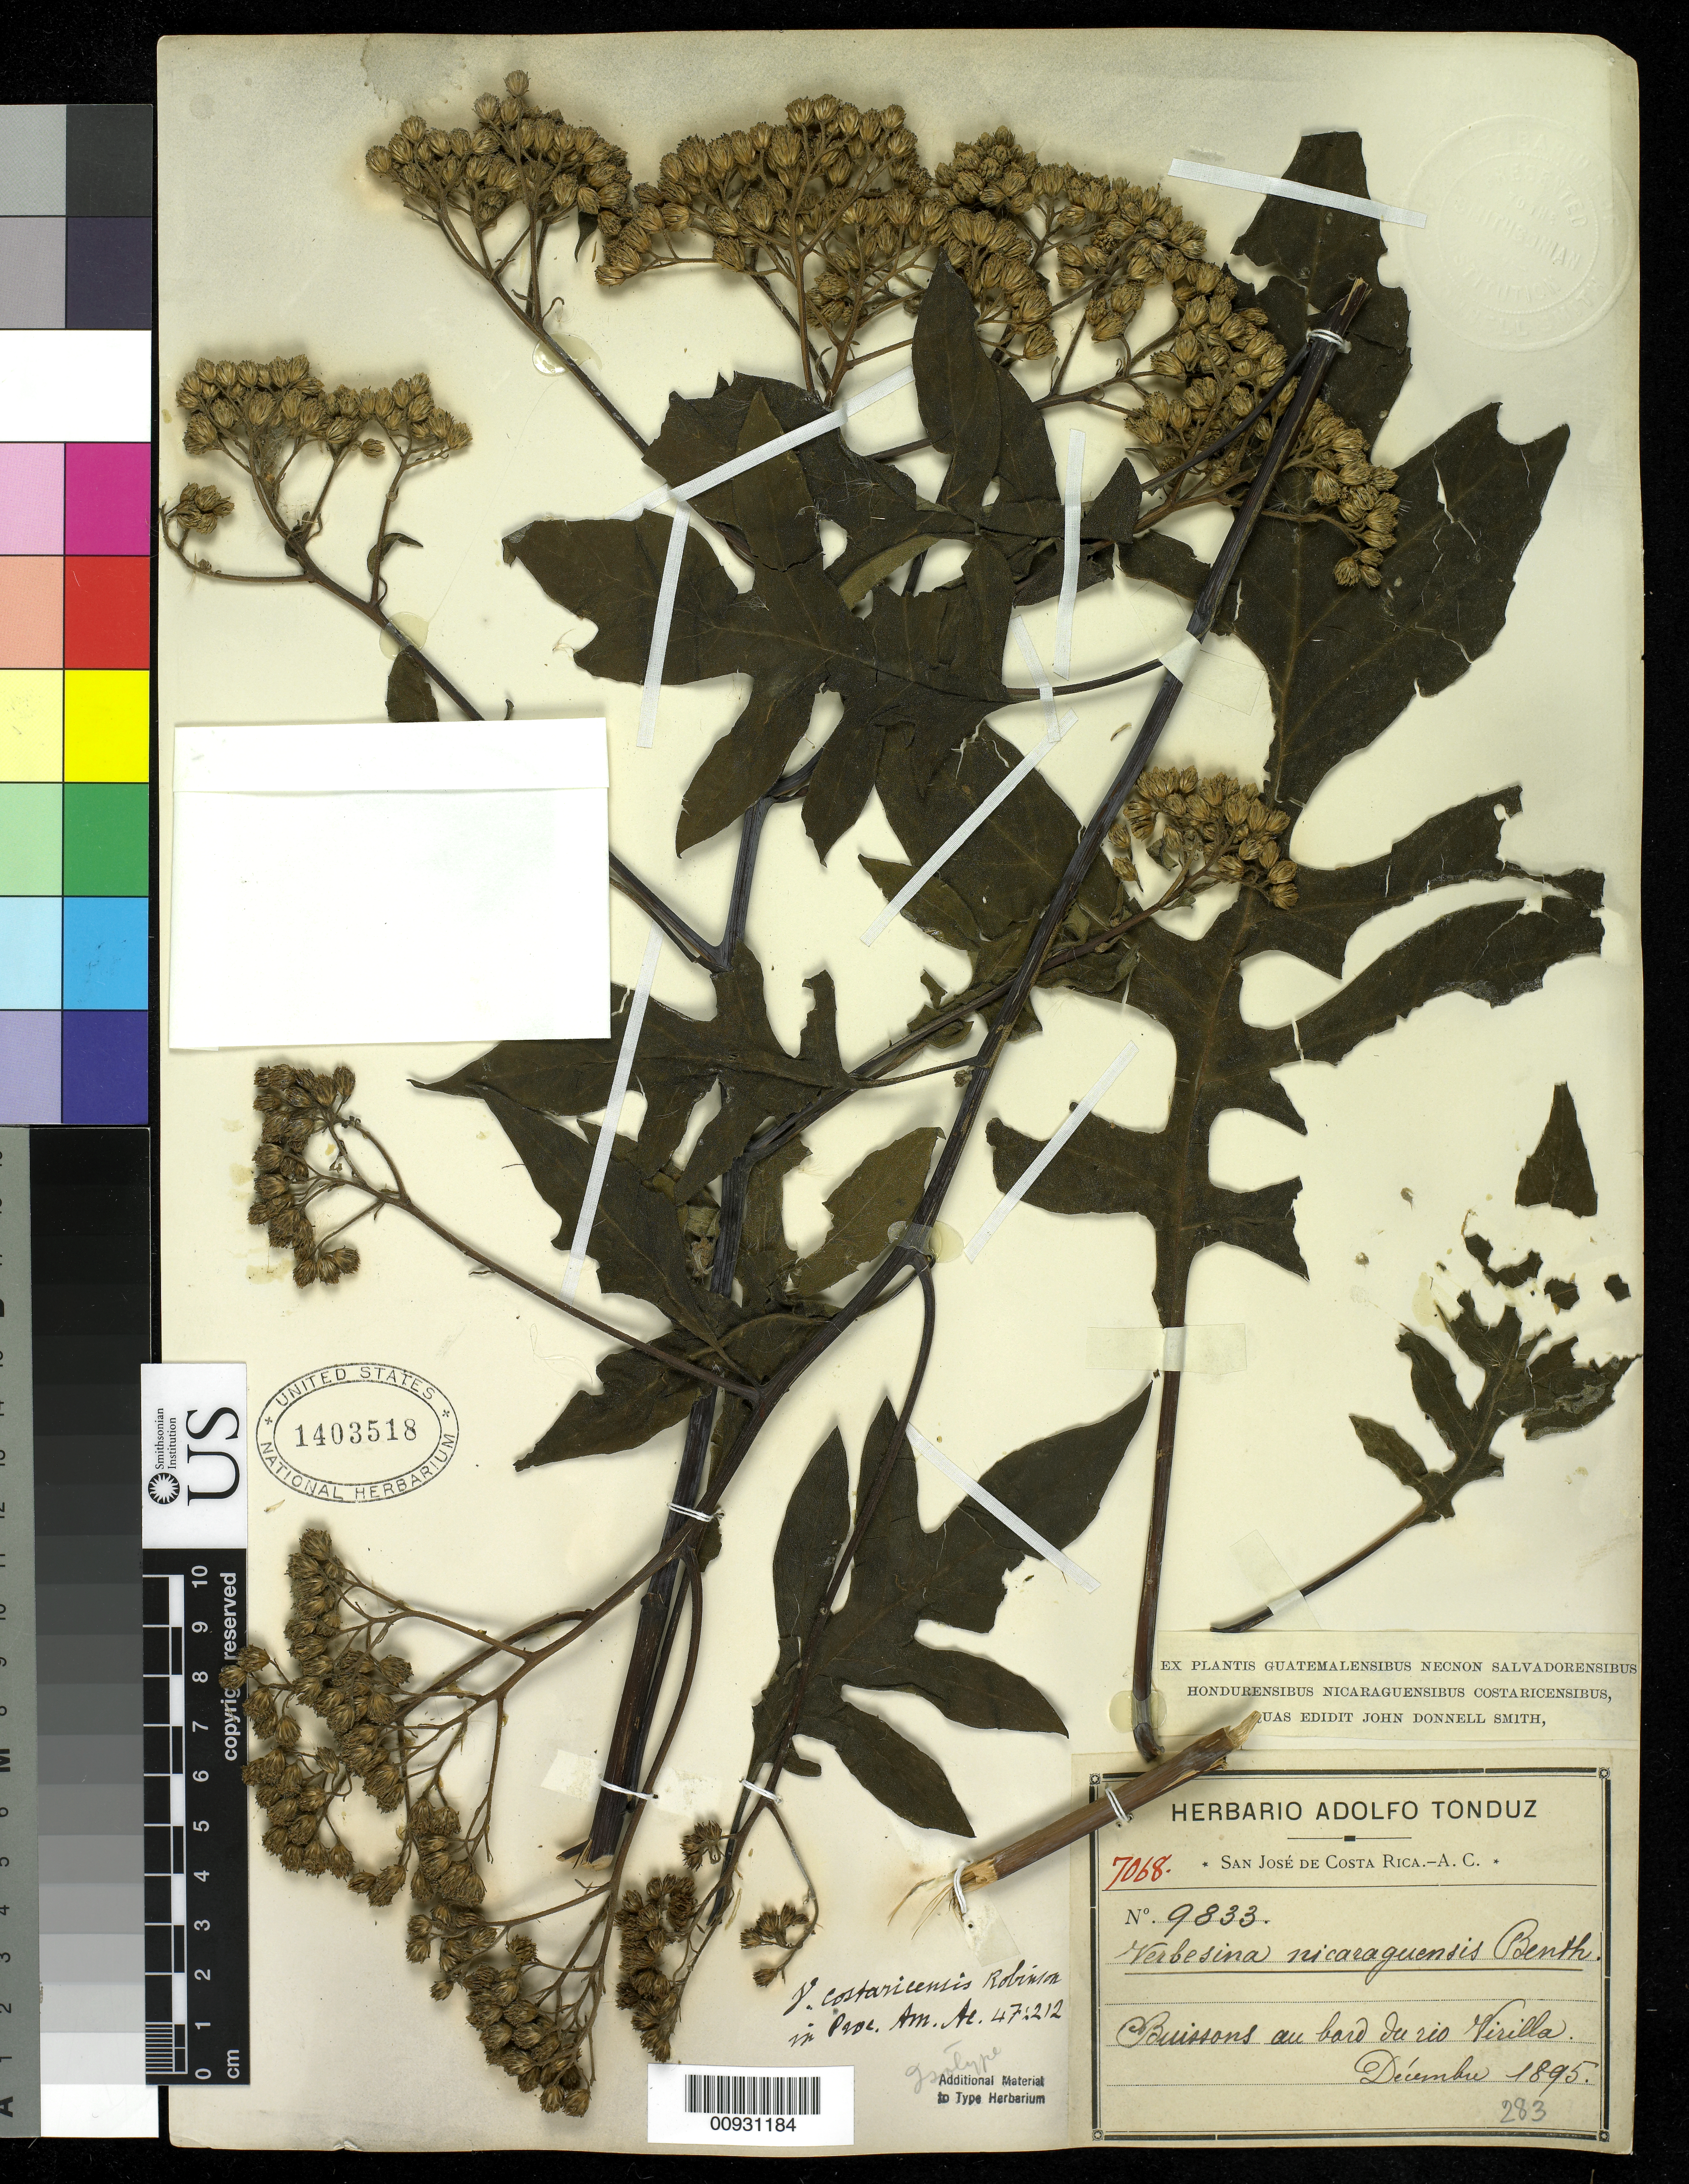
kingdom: Plantae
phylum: Tracheophyta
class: Magnoliopsida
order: Asterales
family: Asteraceae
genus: Verbesina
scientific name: Verbesina costaricensis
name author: B.L. Rob.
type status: Isotype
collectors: A. Tonduz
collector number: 9833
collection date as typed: Dec 1895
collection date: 1895-12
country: Costa Rica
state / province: San José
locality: Río Virilla.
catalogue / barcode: US 1403518